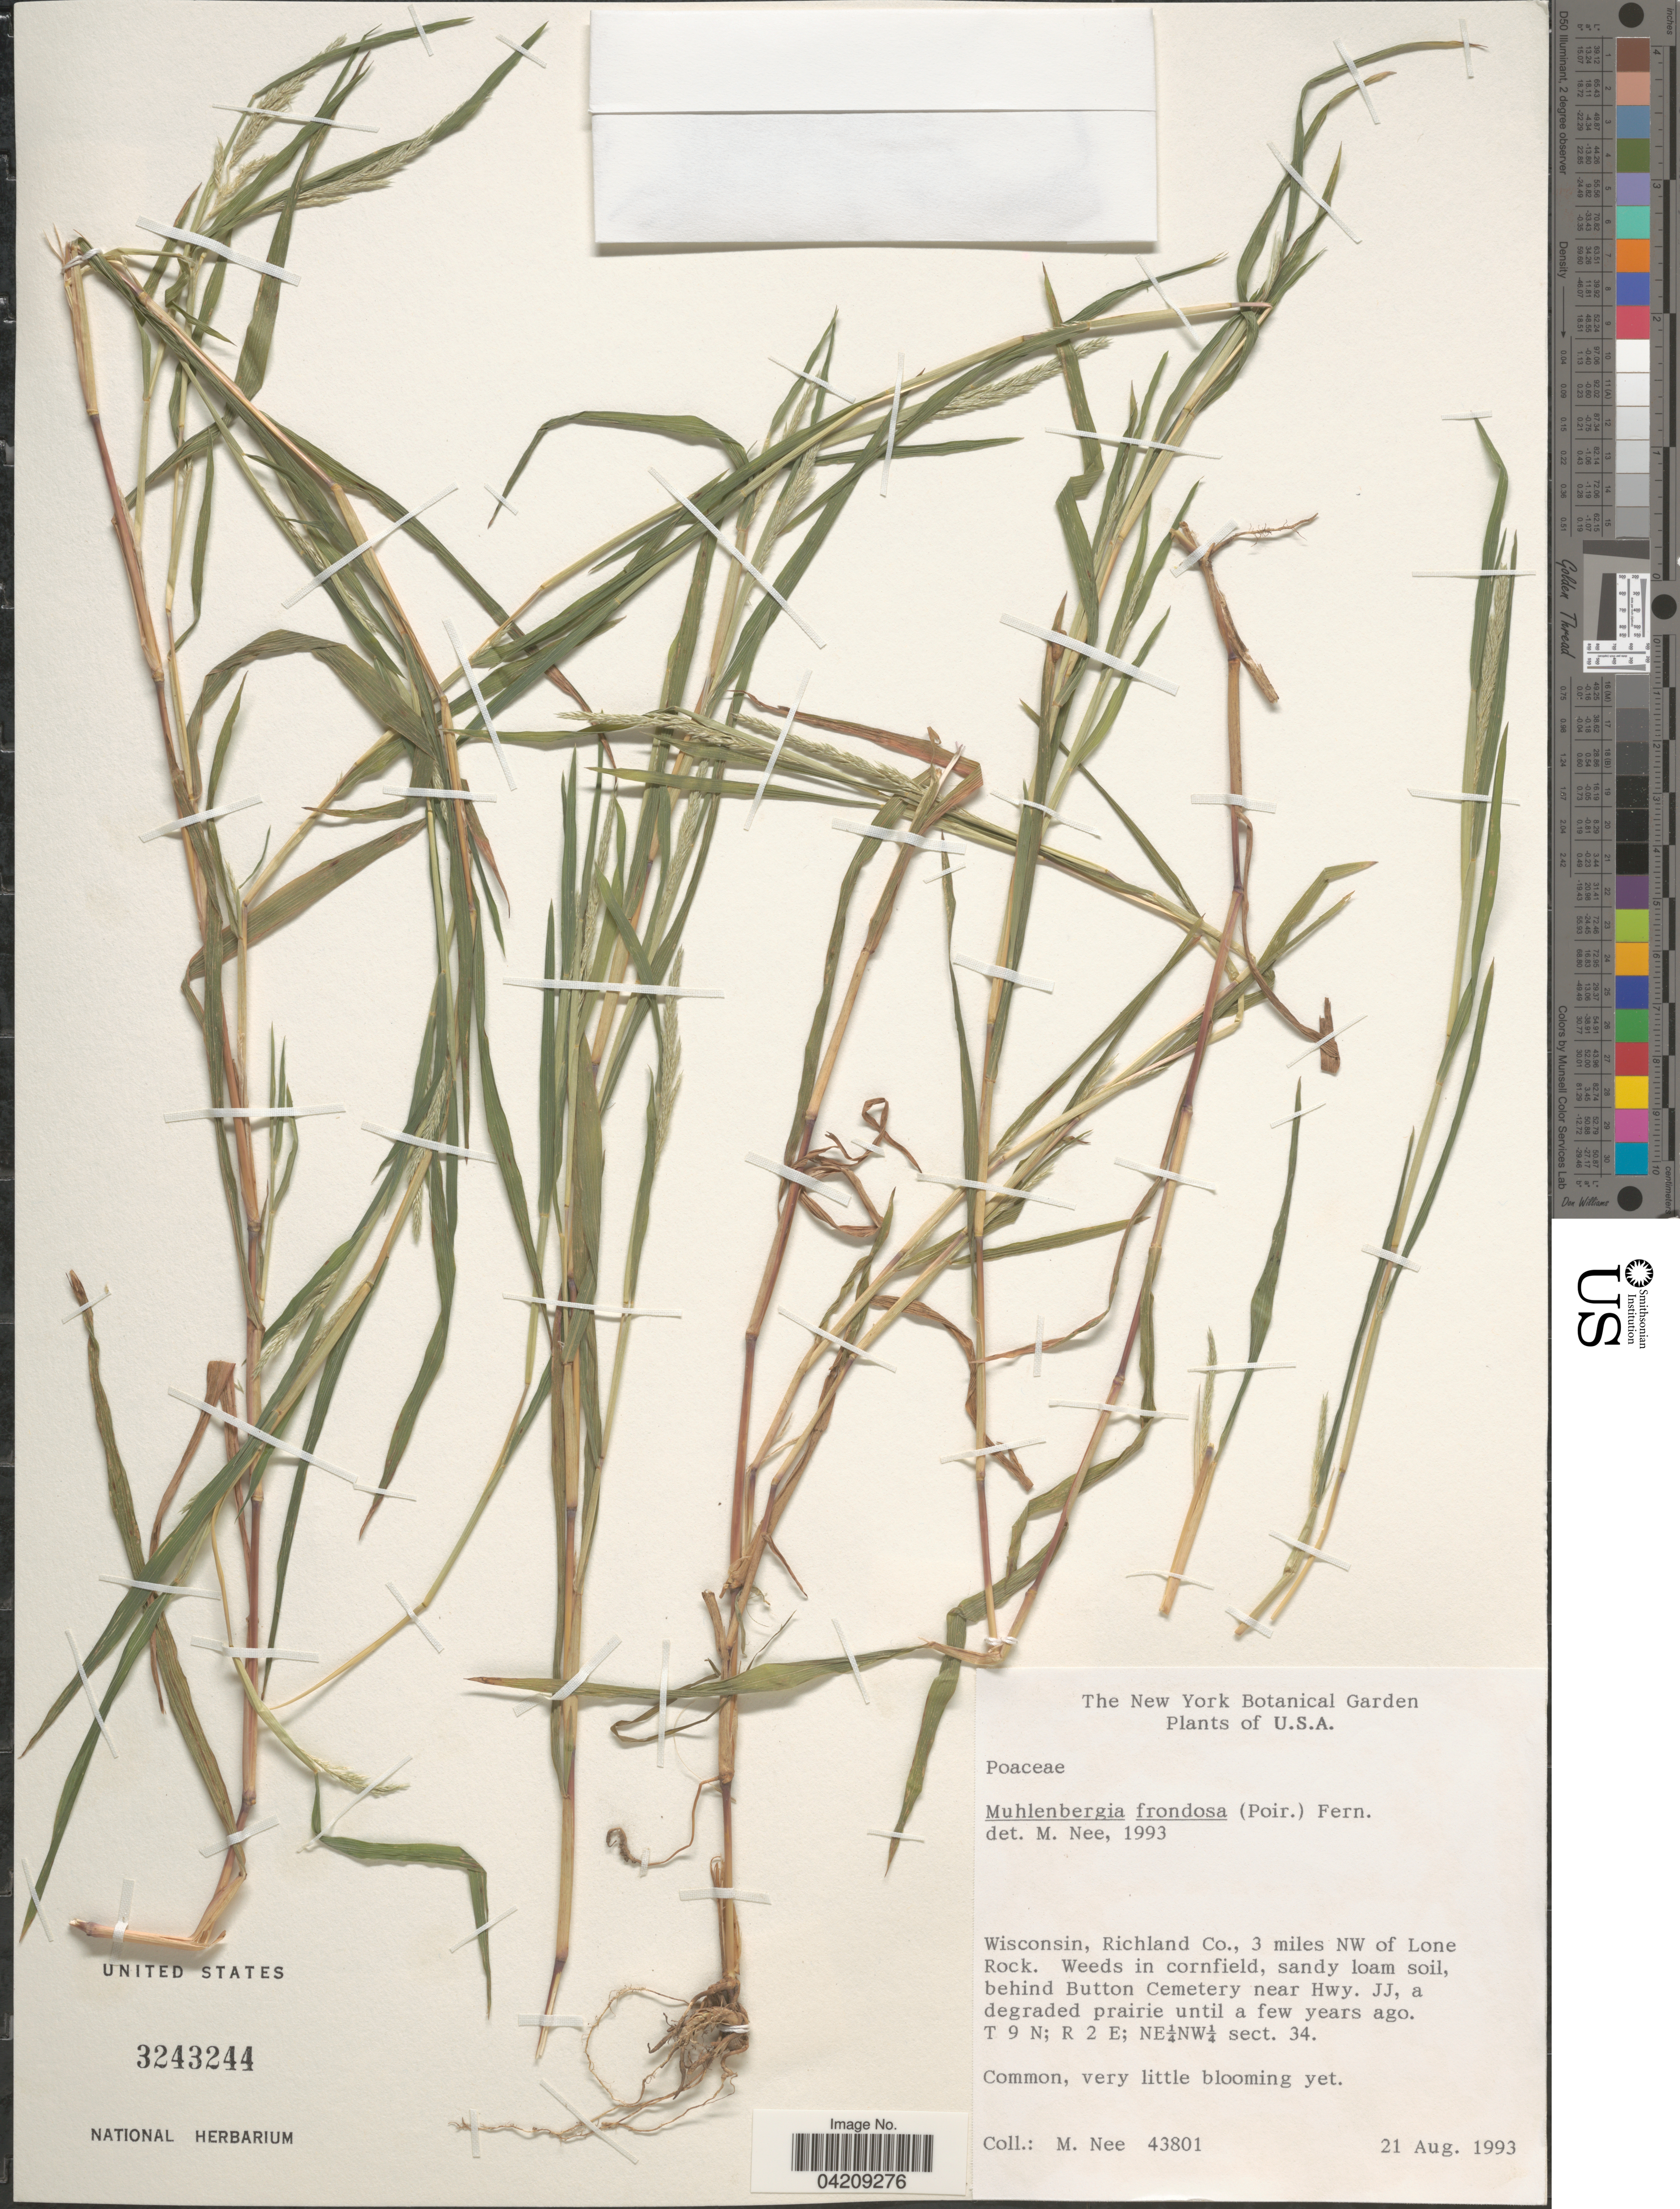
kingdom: Plantae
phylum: Tracheophyta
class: Liliopsida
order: Poales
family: Poaceae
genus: Muhlenbergia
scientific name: Muhlenbergia frondosa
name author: (Poir.) Fernald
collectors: M. Nee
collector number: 43801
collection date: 1993-08-21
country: United States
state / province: Wisconsin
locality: Richland Co., 3 miles NW of Lone Rock. Weeds in cornfield, sandy loam soil, behind Button Cemetery near Hwy. JJ, a degraded prairie until a few years ago. T 9 N; R 2 E; NE¼NW¼ sect. 34.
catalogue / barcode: US 3243244